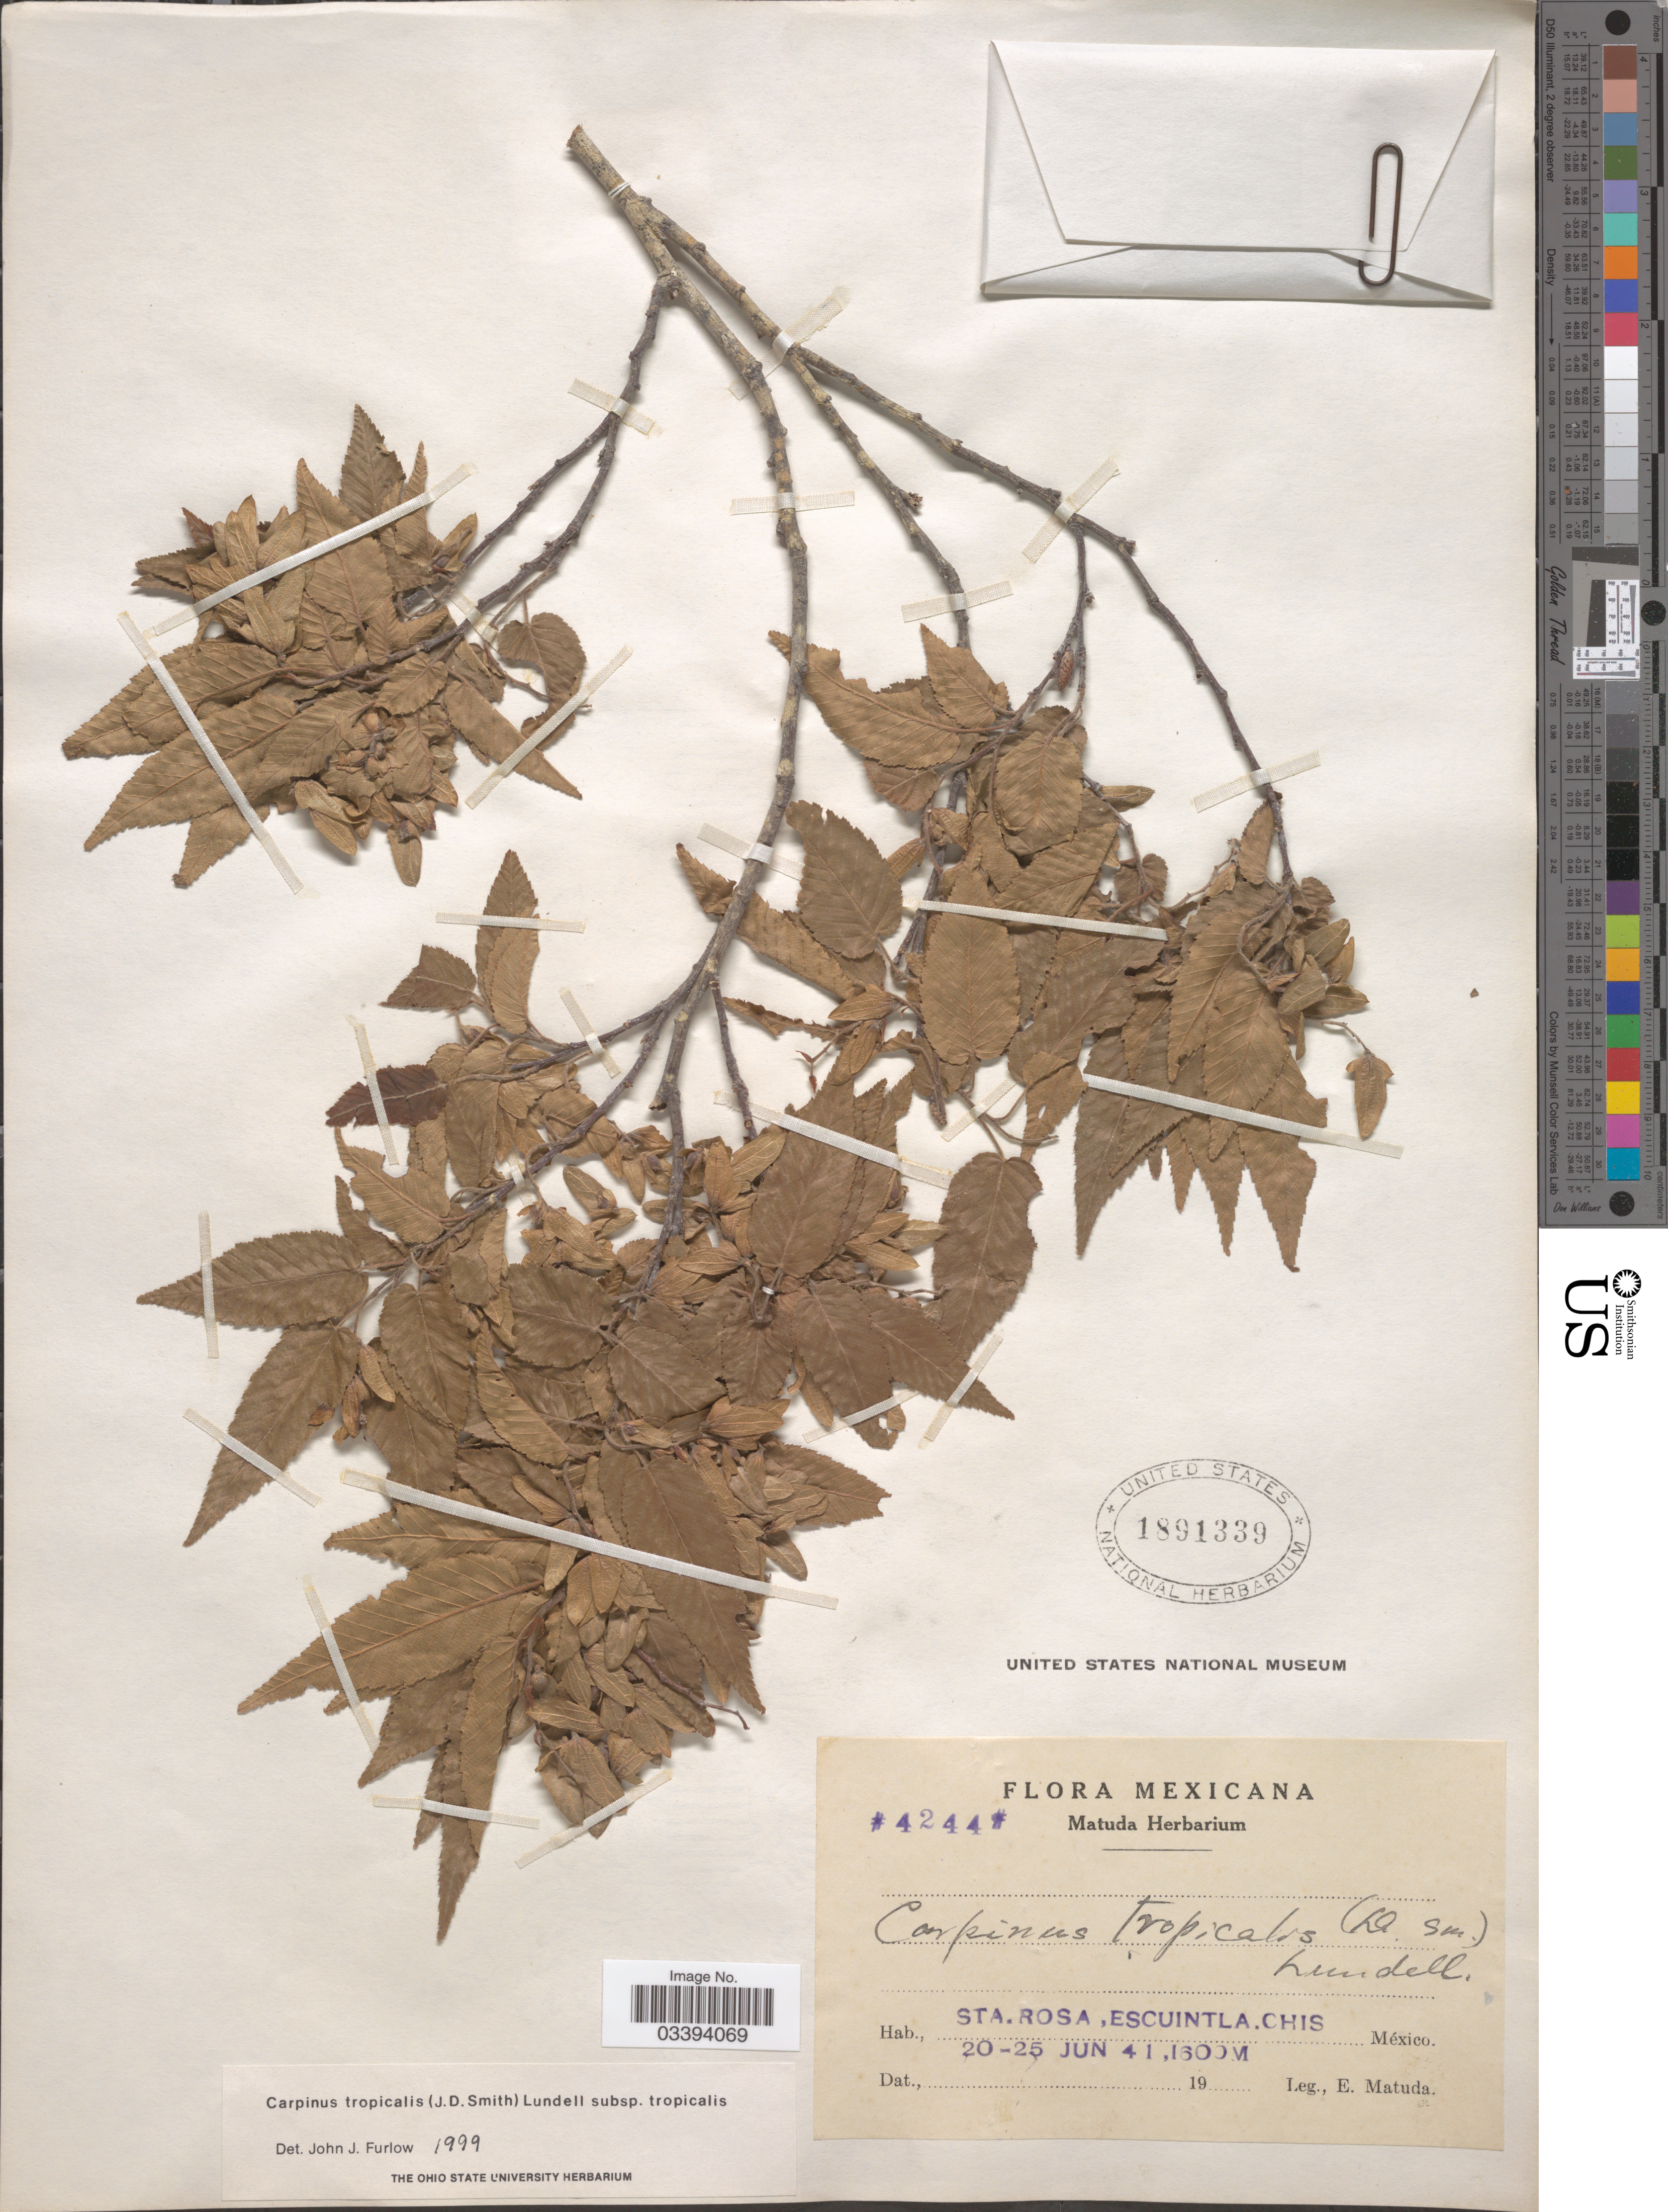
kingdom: Plantae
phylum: Tracheophyta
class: Magnoliopsida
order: Fagales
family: Betulaceae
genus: Carpinus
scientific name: Carpinus tropicalis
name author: (Donn. Sm.) Lundell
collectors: E. Matuda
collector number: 4244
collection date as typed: Transcribed d/m/y: 20/6/41 to 25/6/41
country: Mexico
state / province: Chiapas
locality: Sta. Rosa, Escuintla. Chis.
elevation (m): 1600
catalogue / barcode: US 1891339